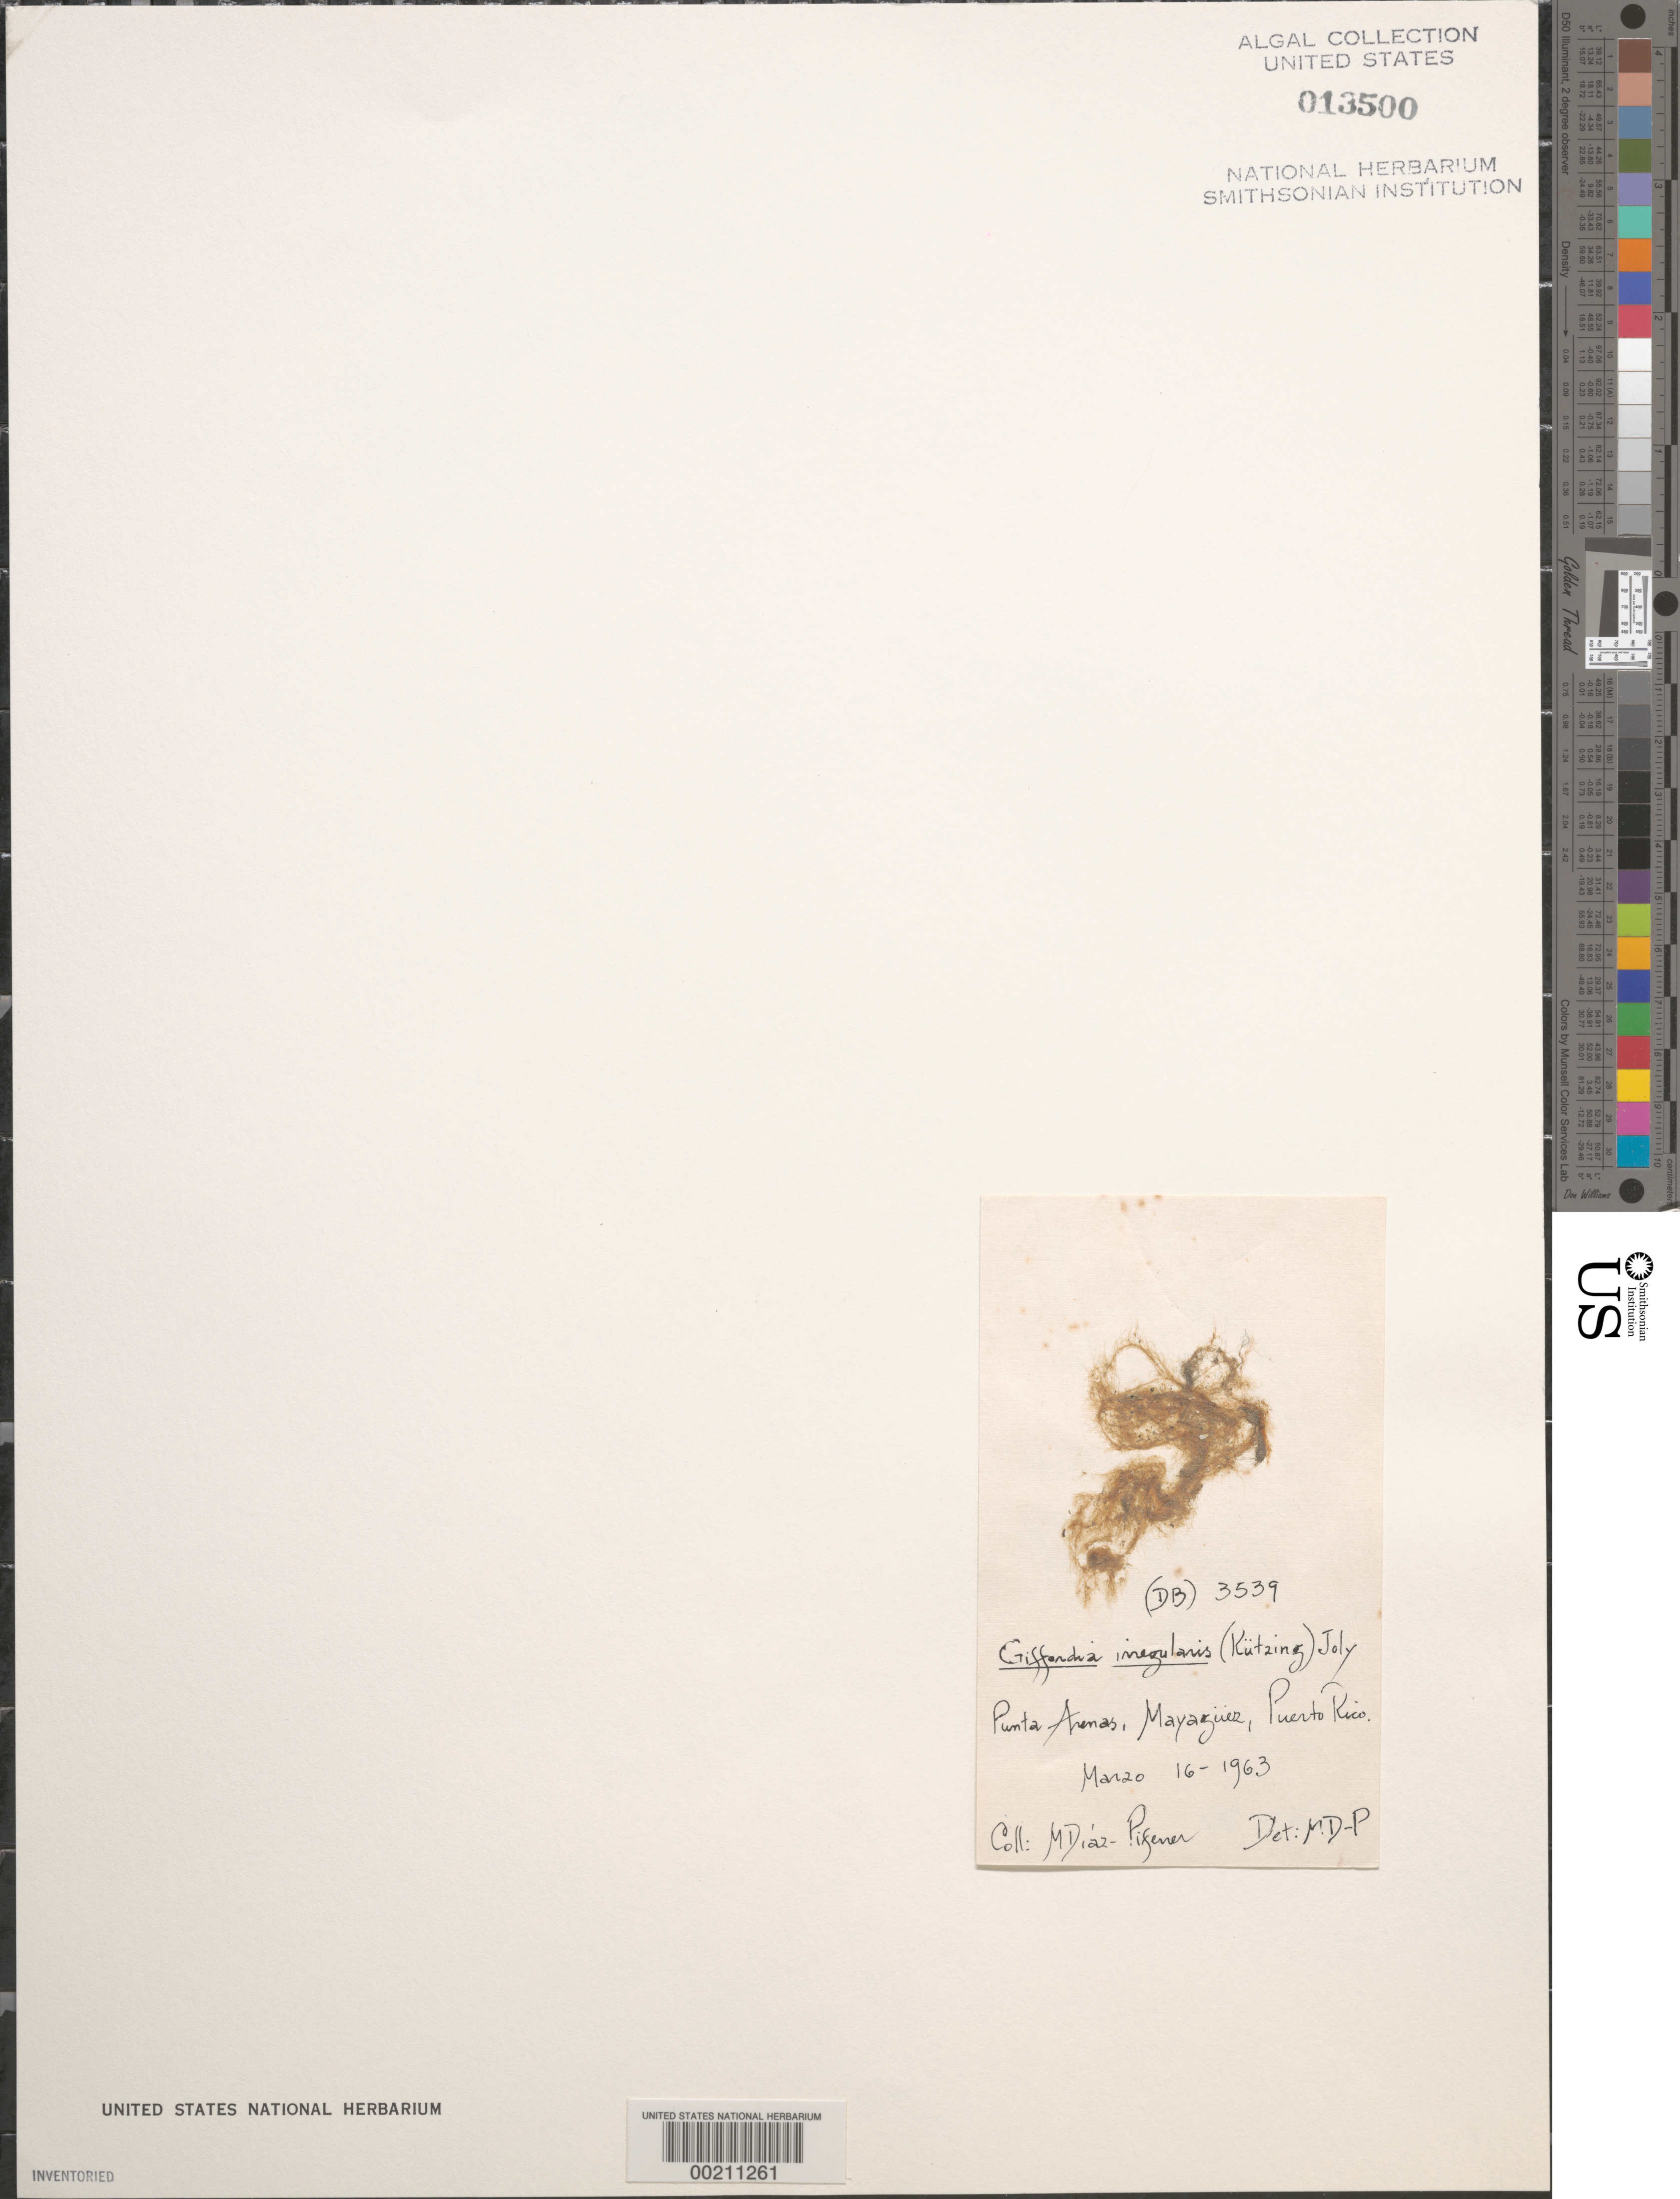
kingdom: Chromista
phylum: Ochrophyta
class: Phaeophyceae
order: Ectocarpales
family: Acinetosporaceae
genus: Feldmannia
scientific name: Feldmannia irregularis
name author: (Kütz.) G. Hamel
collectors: M. Diaz-Piferrer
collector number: (db) 3539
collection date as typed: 16 Mar 1963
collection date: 1963-03-16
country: Puerto Rico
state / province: Mayaguez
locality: Punta arenas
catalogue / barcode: US 13500